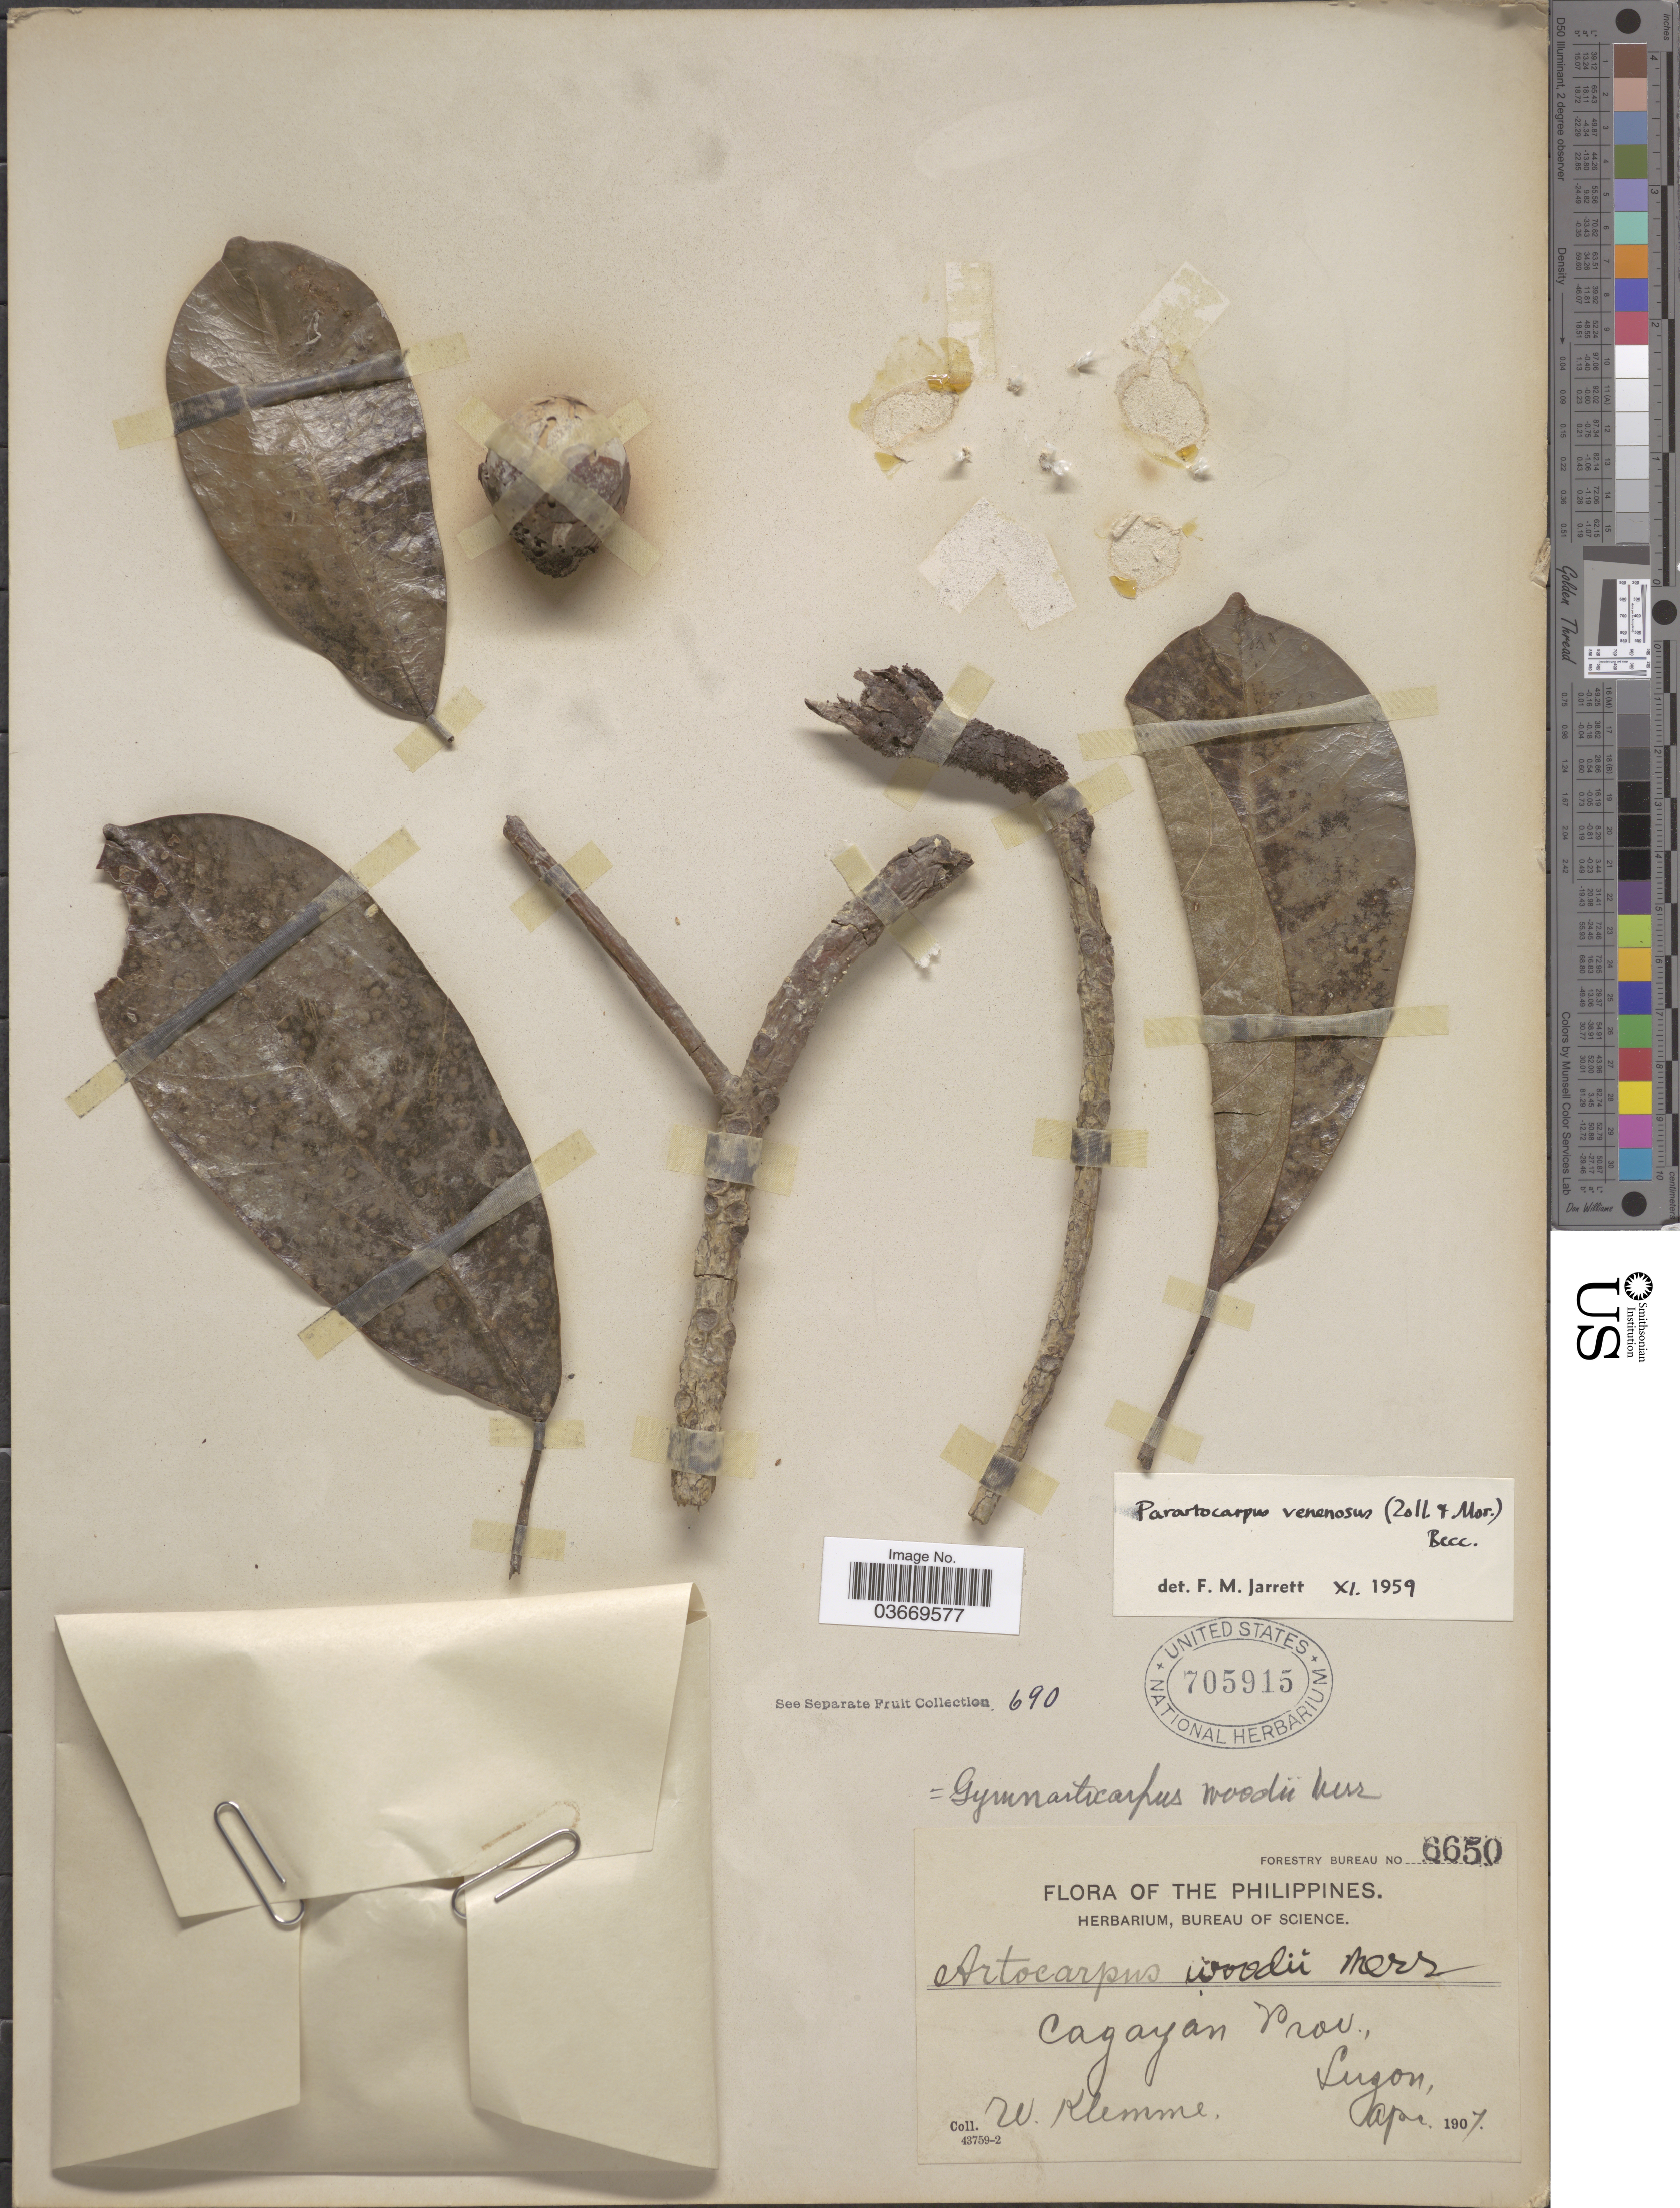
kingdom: Plantae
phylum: Tracheophyta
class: Magnoliopsida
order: Rosales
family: Moraceae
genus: Parartocarpus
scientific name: Parartocarpus venenosus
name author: (Zoll. & Moritzi) Becc.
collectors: W. Klemme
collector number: Forestry Bureau 6650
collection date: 1907-04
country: Philippines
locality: Cagayan Prov. Lugon.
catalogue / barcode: US 705919